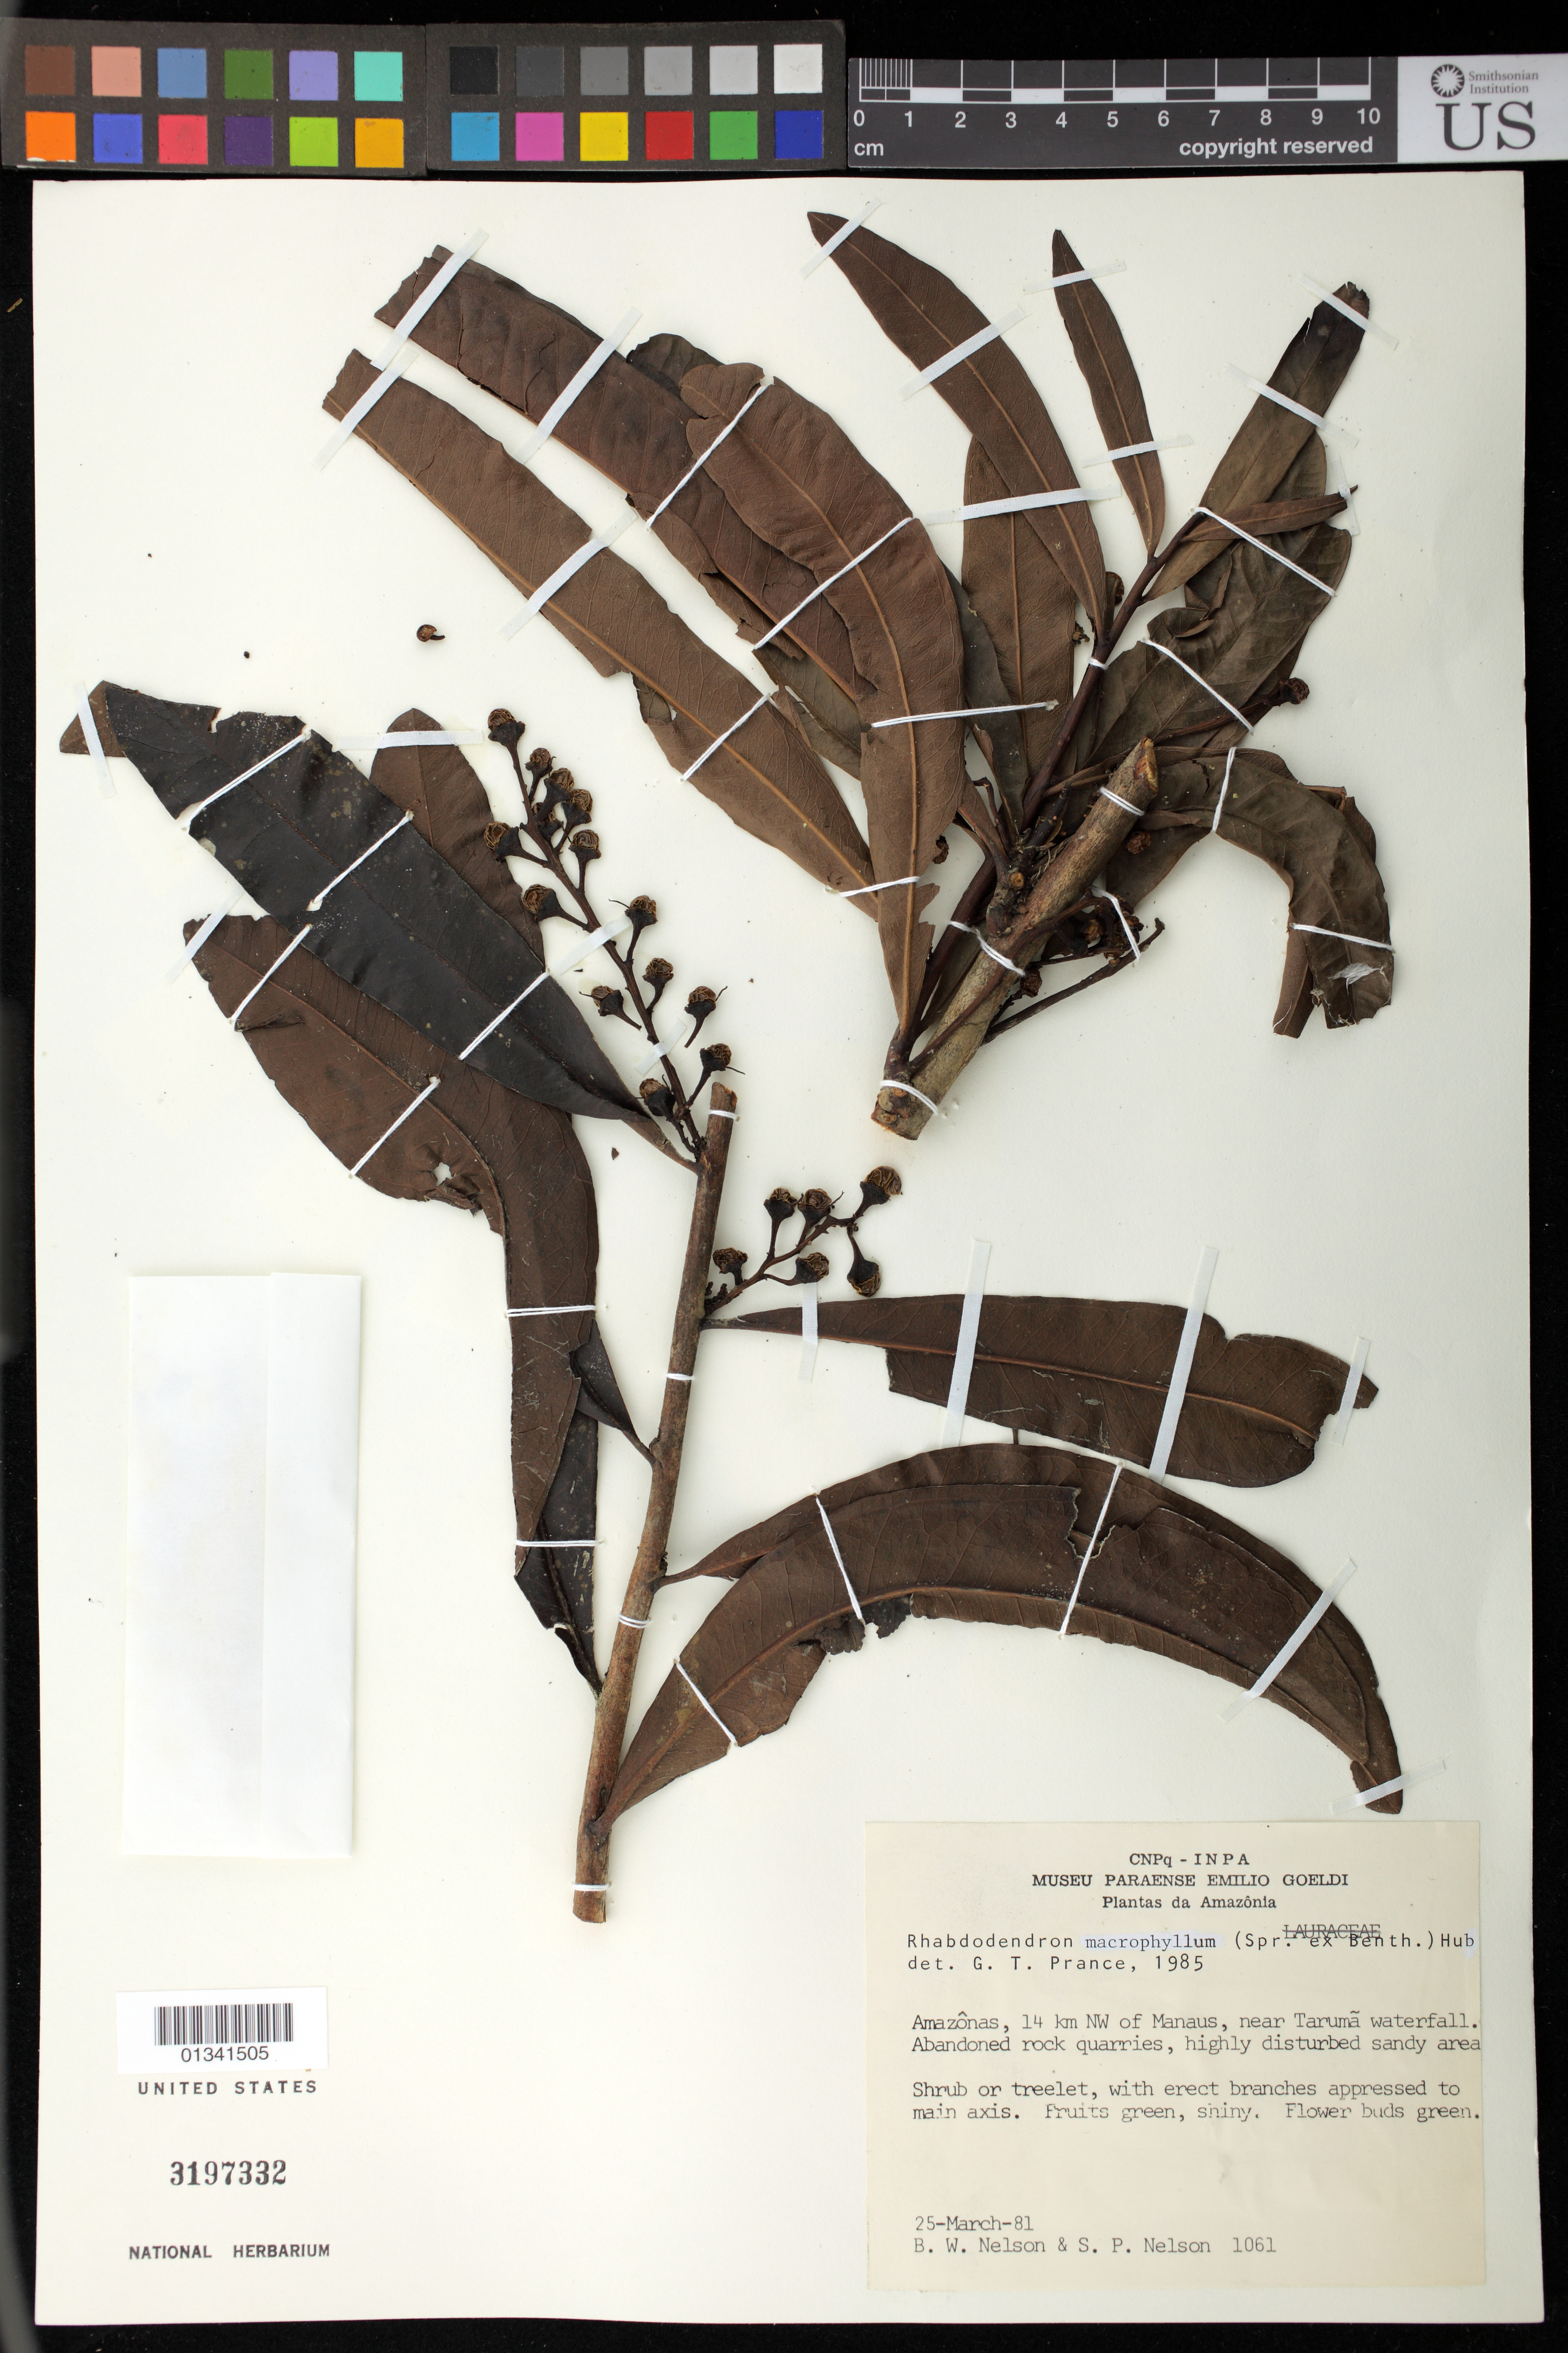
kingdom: Plantae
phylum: Tracheophyta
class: Magnoliopsida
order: Caryophyllales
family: Rhabdodendraceae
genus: Rhabdodendron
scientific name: Rhabdodendron macrophyllum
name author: (Spruce ex Benth.) Huber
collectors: B. W. Nelson & S. P. Nelson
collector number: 1061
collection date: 1981-03-25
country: Brazil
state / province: Amazonas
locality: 14 km NW of Manaus, near Tarumã waterfall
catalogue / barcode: US 3197332